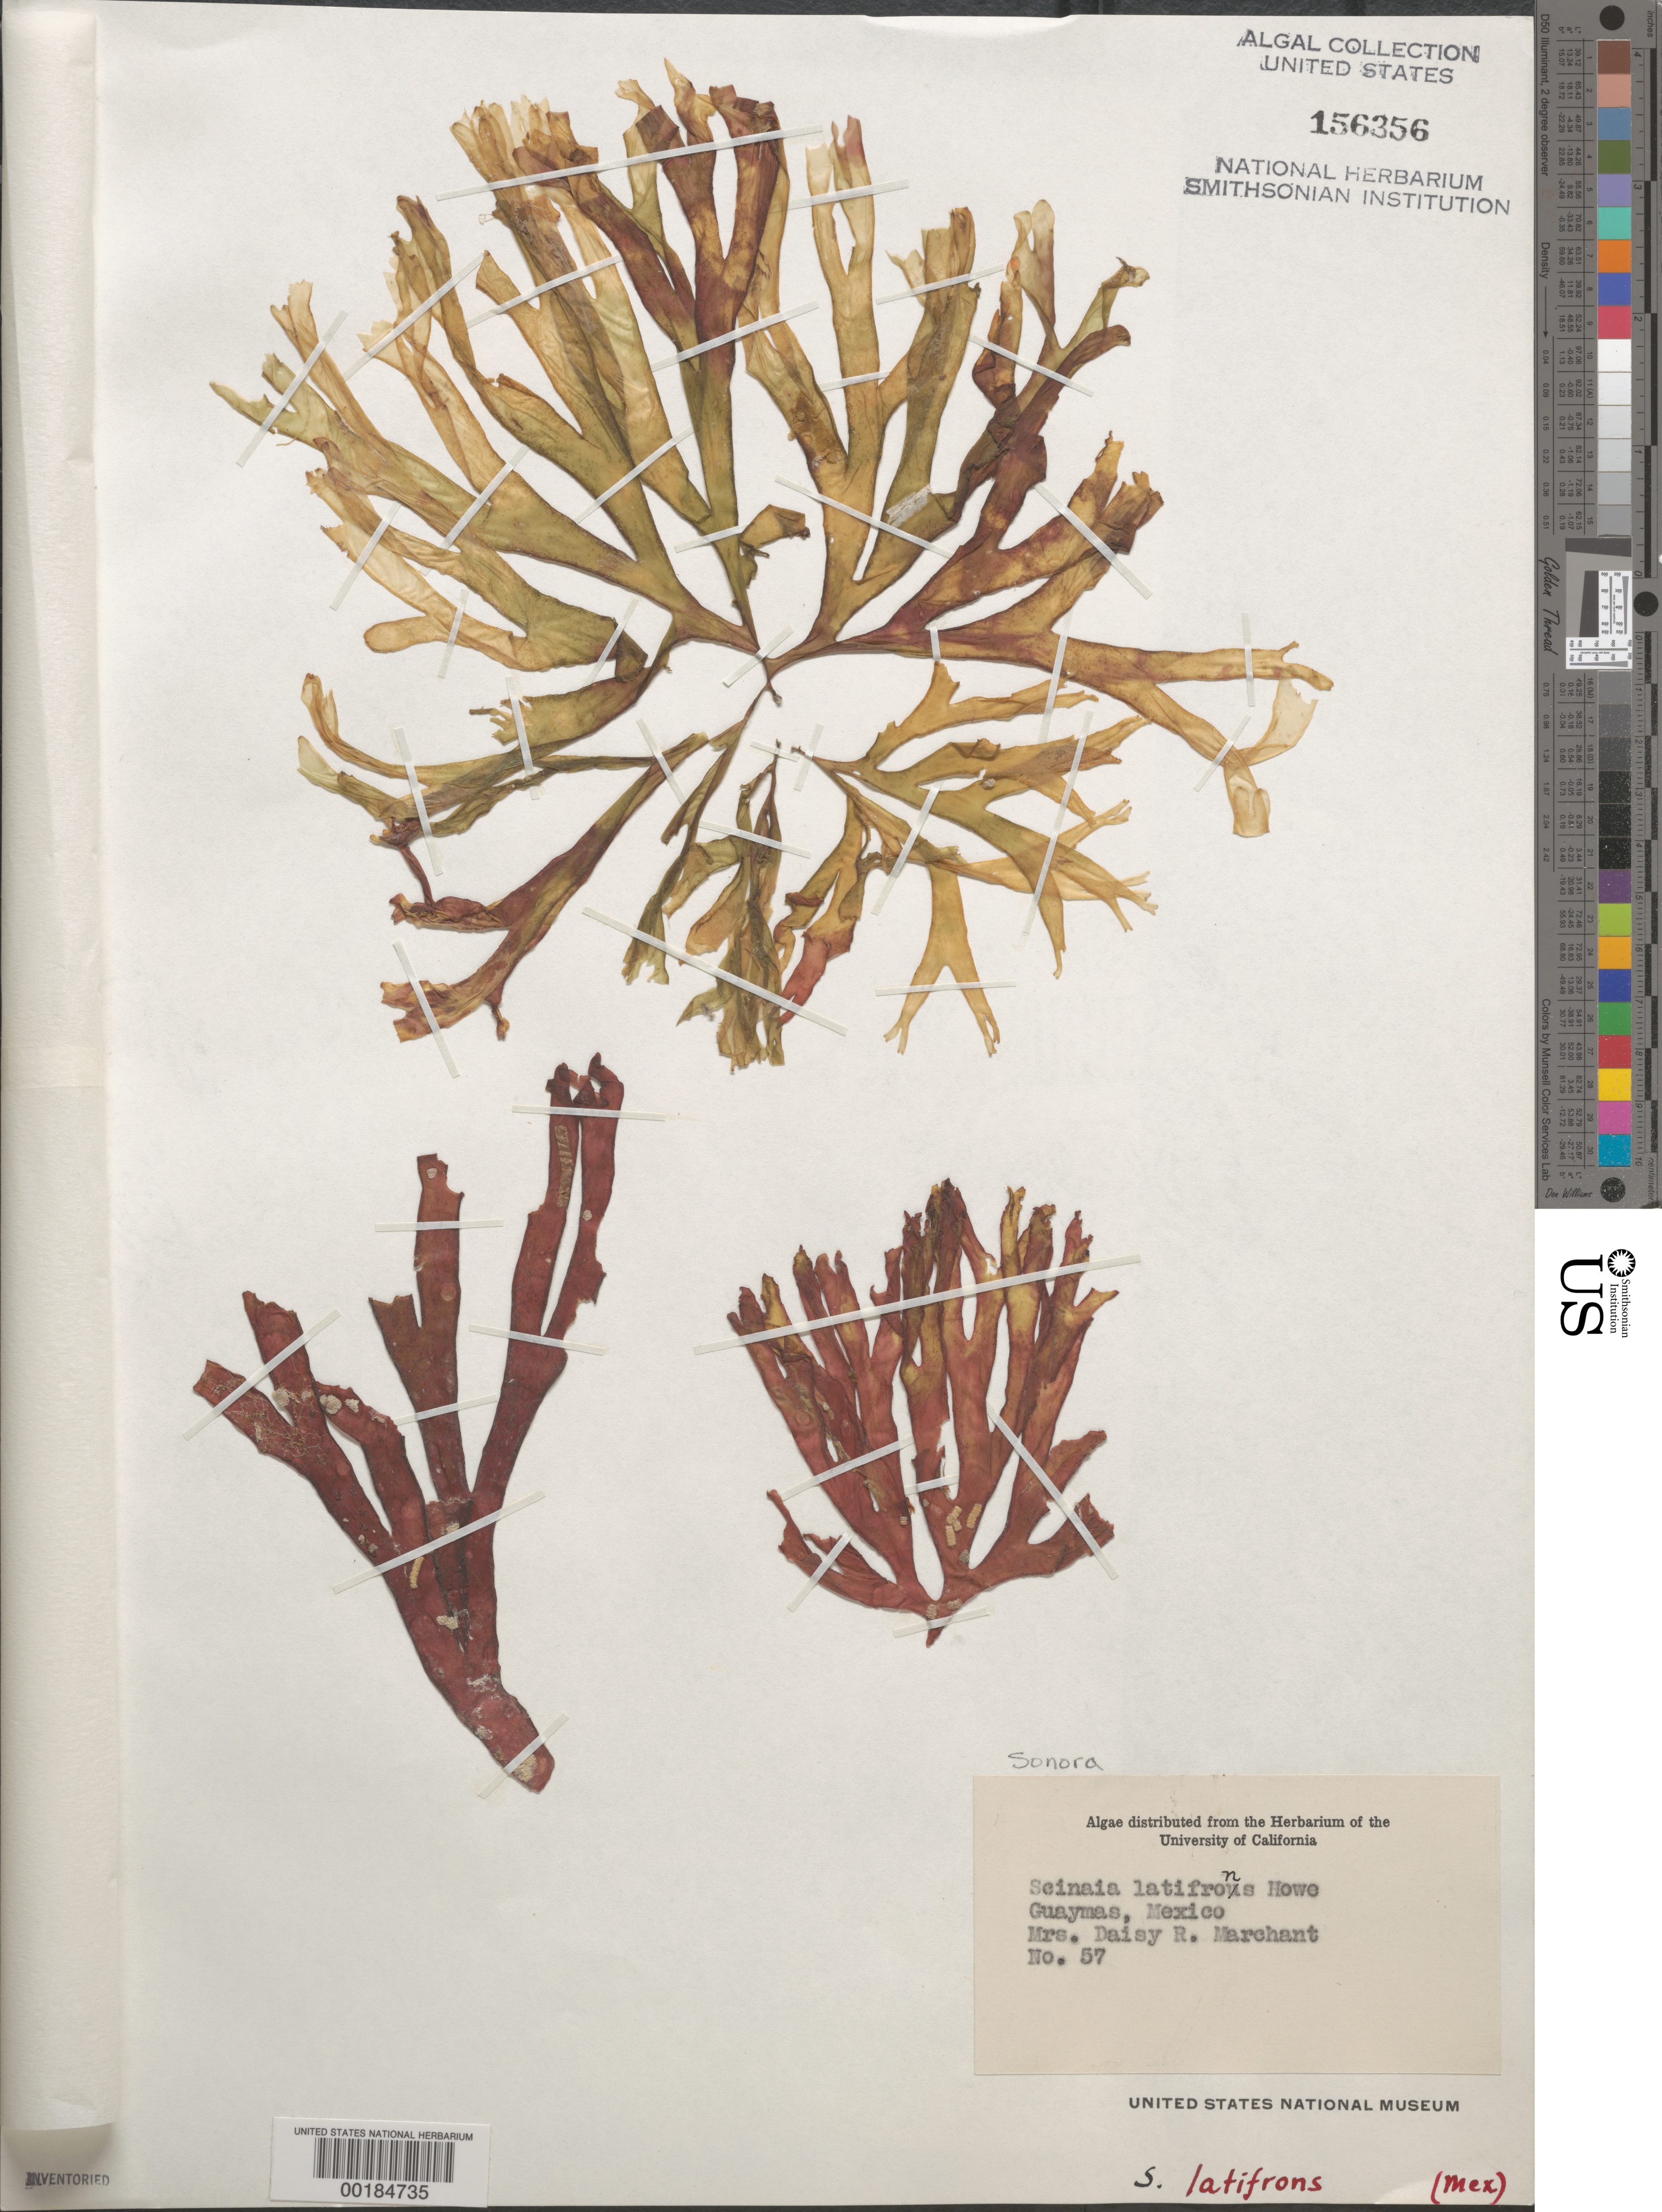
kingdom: Plantae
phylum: Rhodophyta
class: Florideophyceae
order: Nemaliales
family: Scinaiaceae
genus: Scinaia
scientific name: Scinaia latifrons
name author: M. Howe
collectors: D. Marchant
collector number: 57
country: Mexico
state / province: Sonora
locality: Guaymas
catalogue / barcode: US 156356